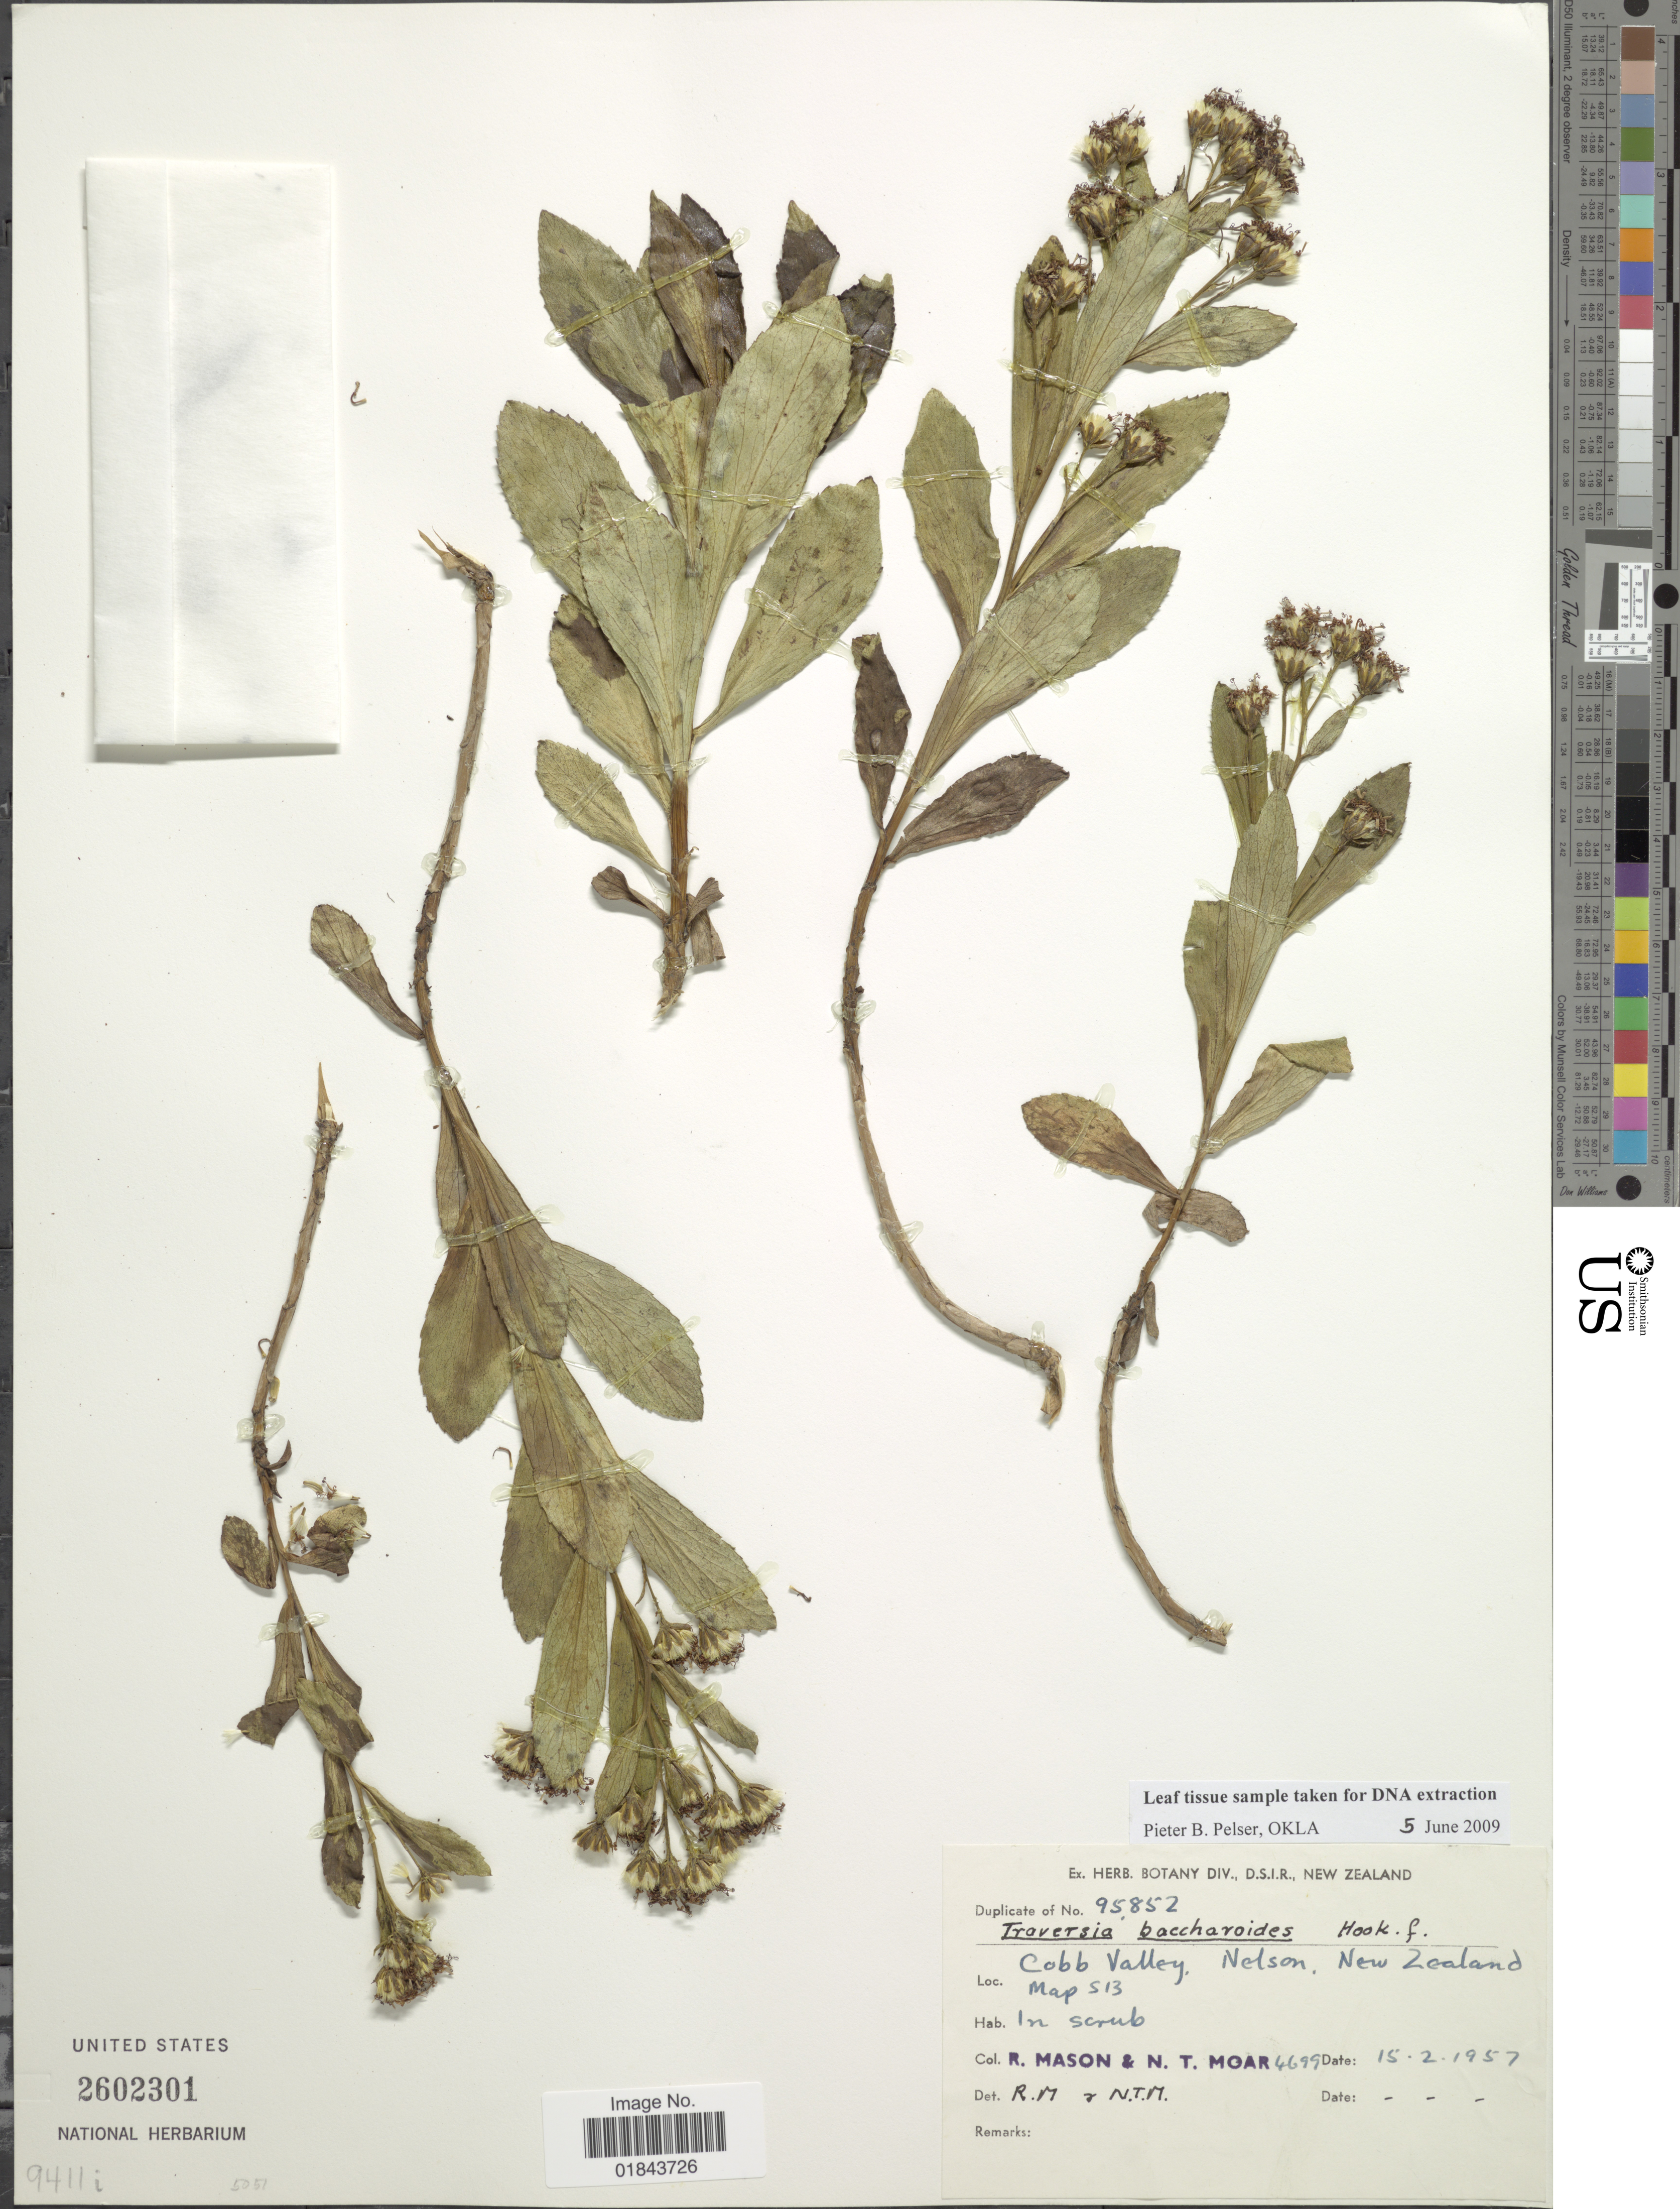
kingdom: Plantae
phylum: Tracheophyta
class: Magnoliopsida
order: Asterales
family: Asteraceae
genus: Traversia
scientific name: Traversia baccharoides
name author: Hook. f.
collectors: R. Mason & N. Moar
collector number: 4699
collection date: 1957-02-15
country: New Zealand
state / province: Nelson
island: South Island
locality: Cobb Valley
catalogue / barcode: US 2602301